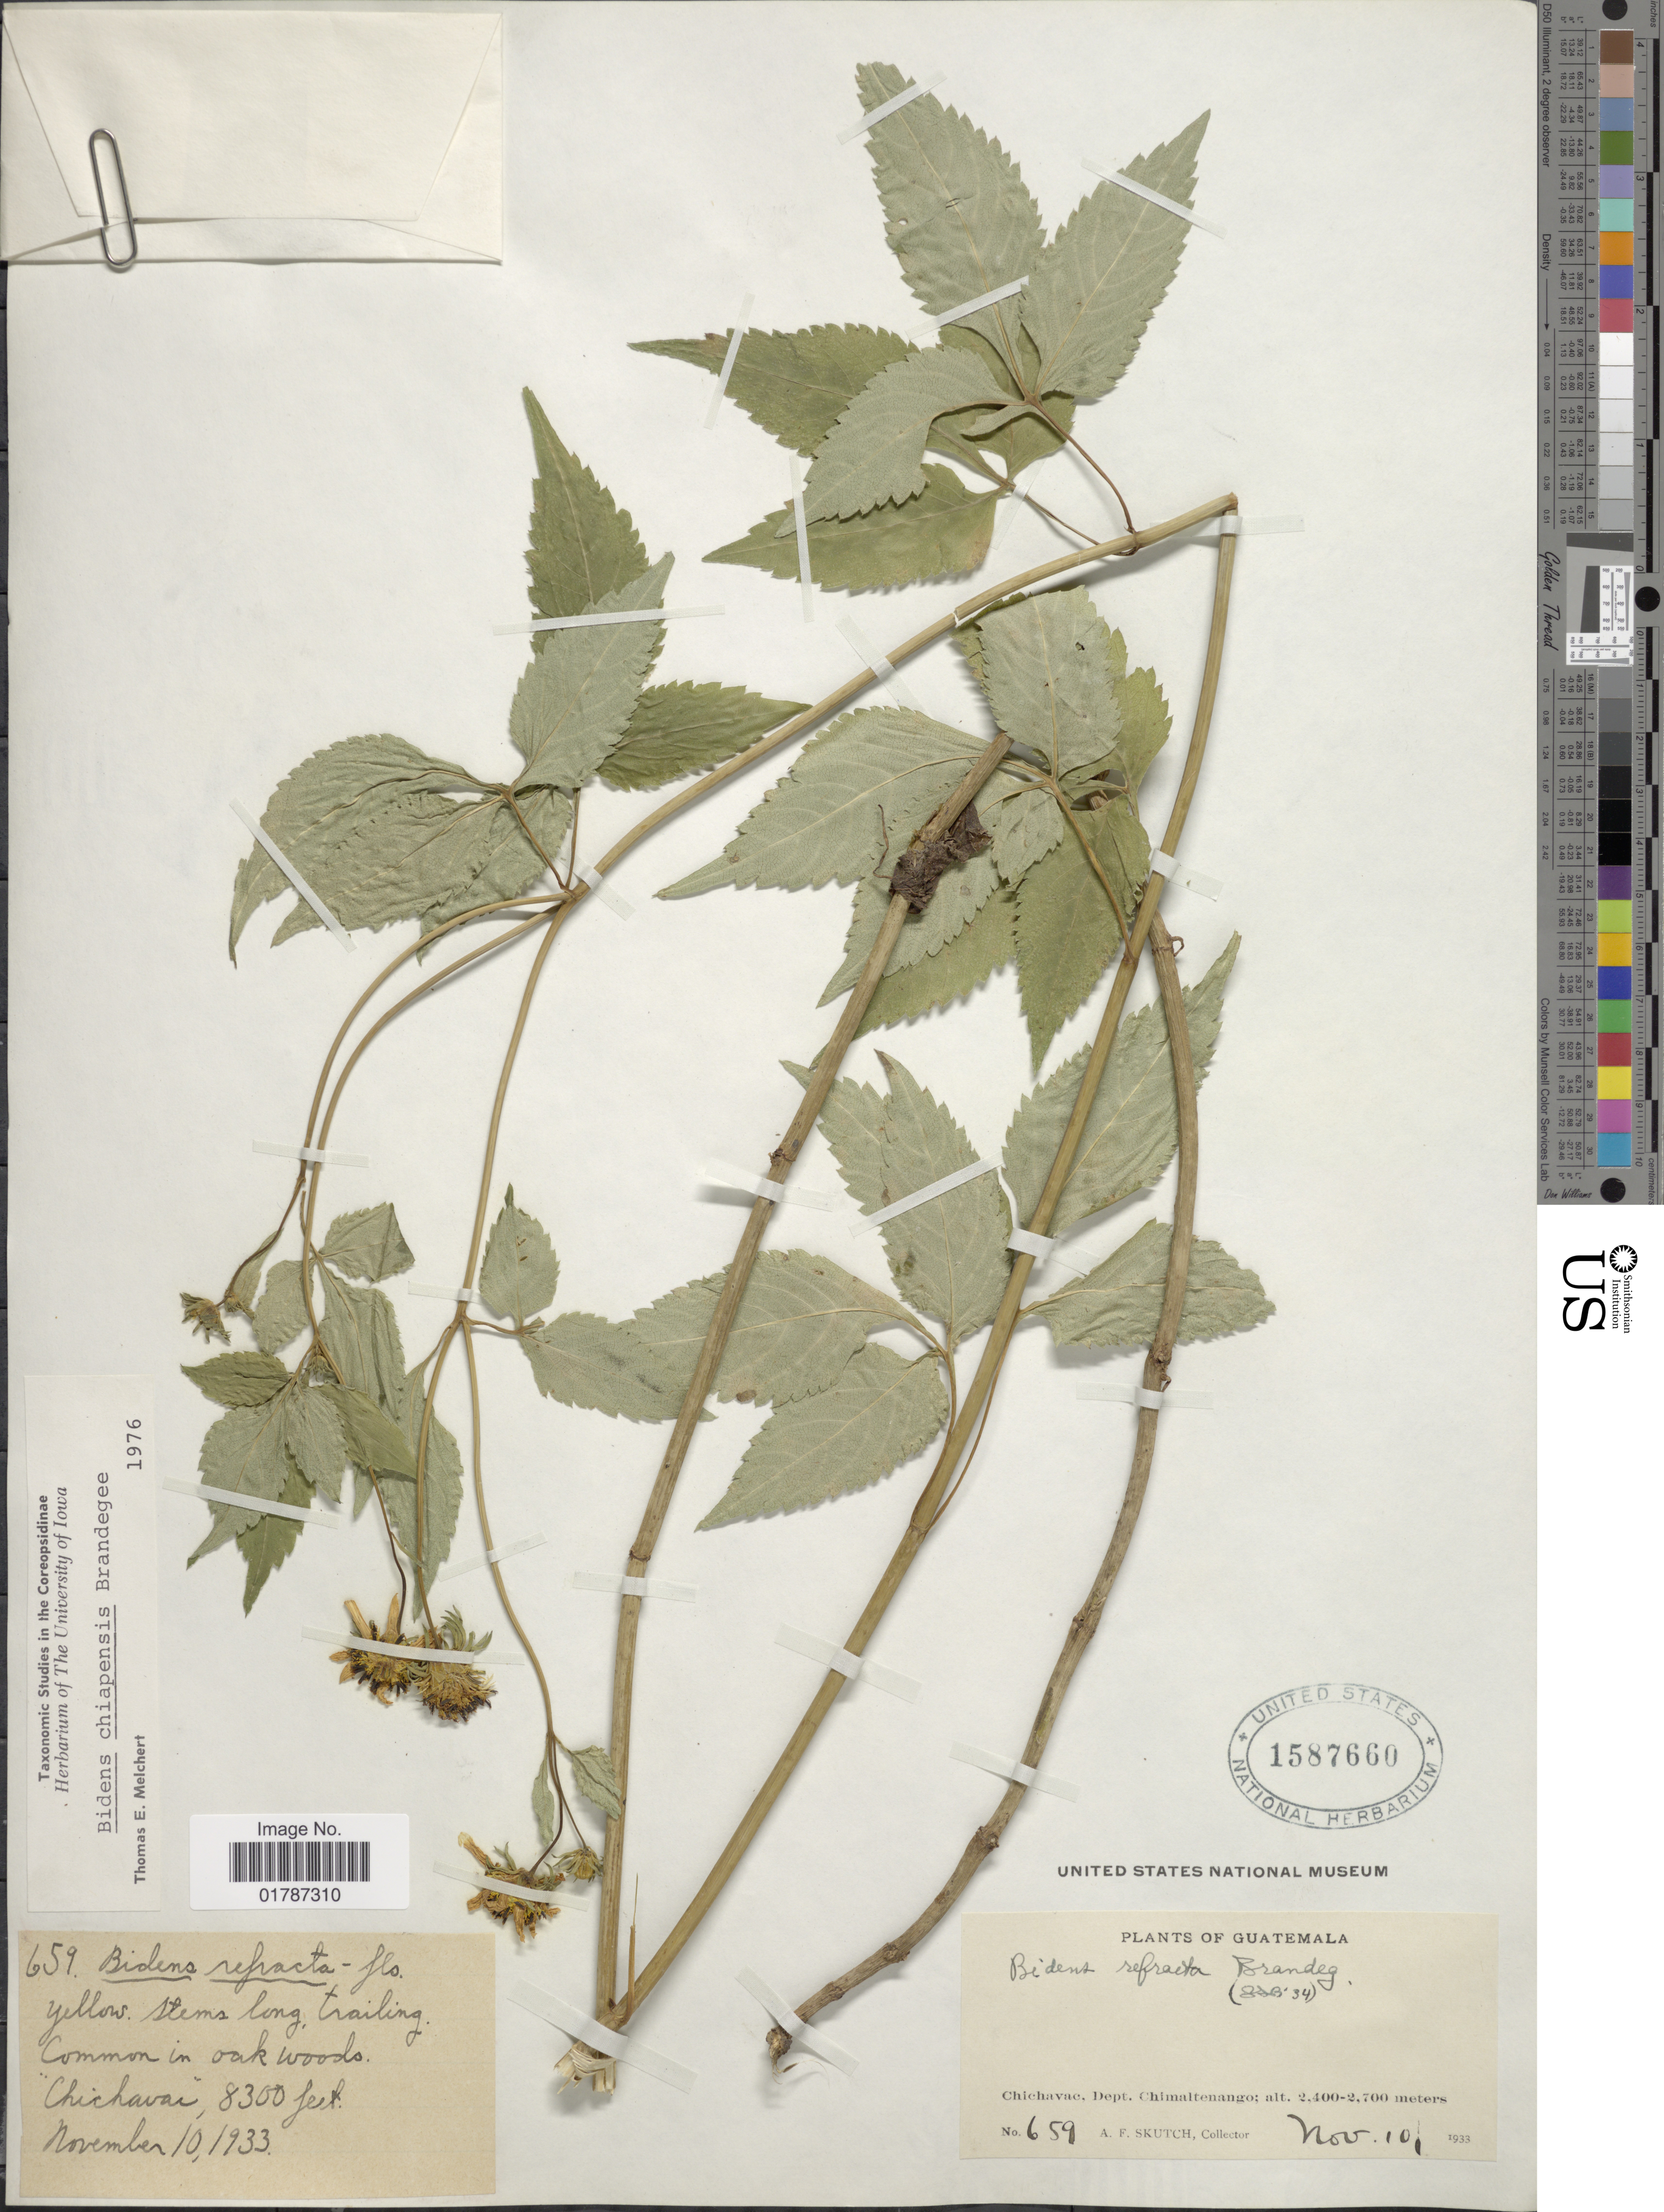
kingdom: Plantae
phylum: Tracheophyta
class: Magnoliopsida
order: Asterales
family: Asteraceae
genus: Bidens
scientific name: Bidens chiapensis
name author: Brandegee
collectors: A. F. Skutch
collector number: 659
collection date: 1933-11-10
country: Guatemala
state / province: Chimaltenango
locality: Chichavac, Dept. Chimaltenango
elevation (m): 2400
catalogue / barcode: US 1587660